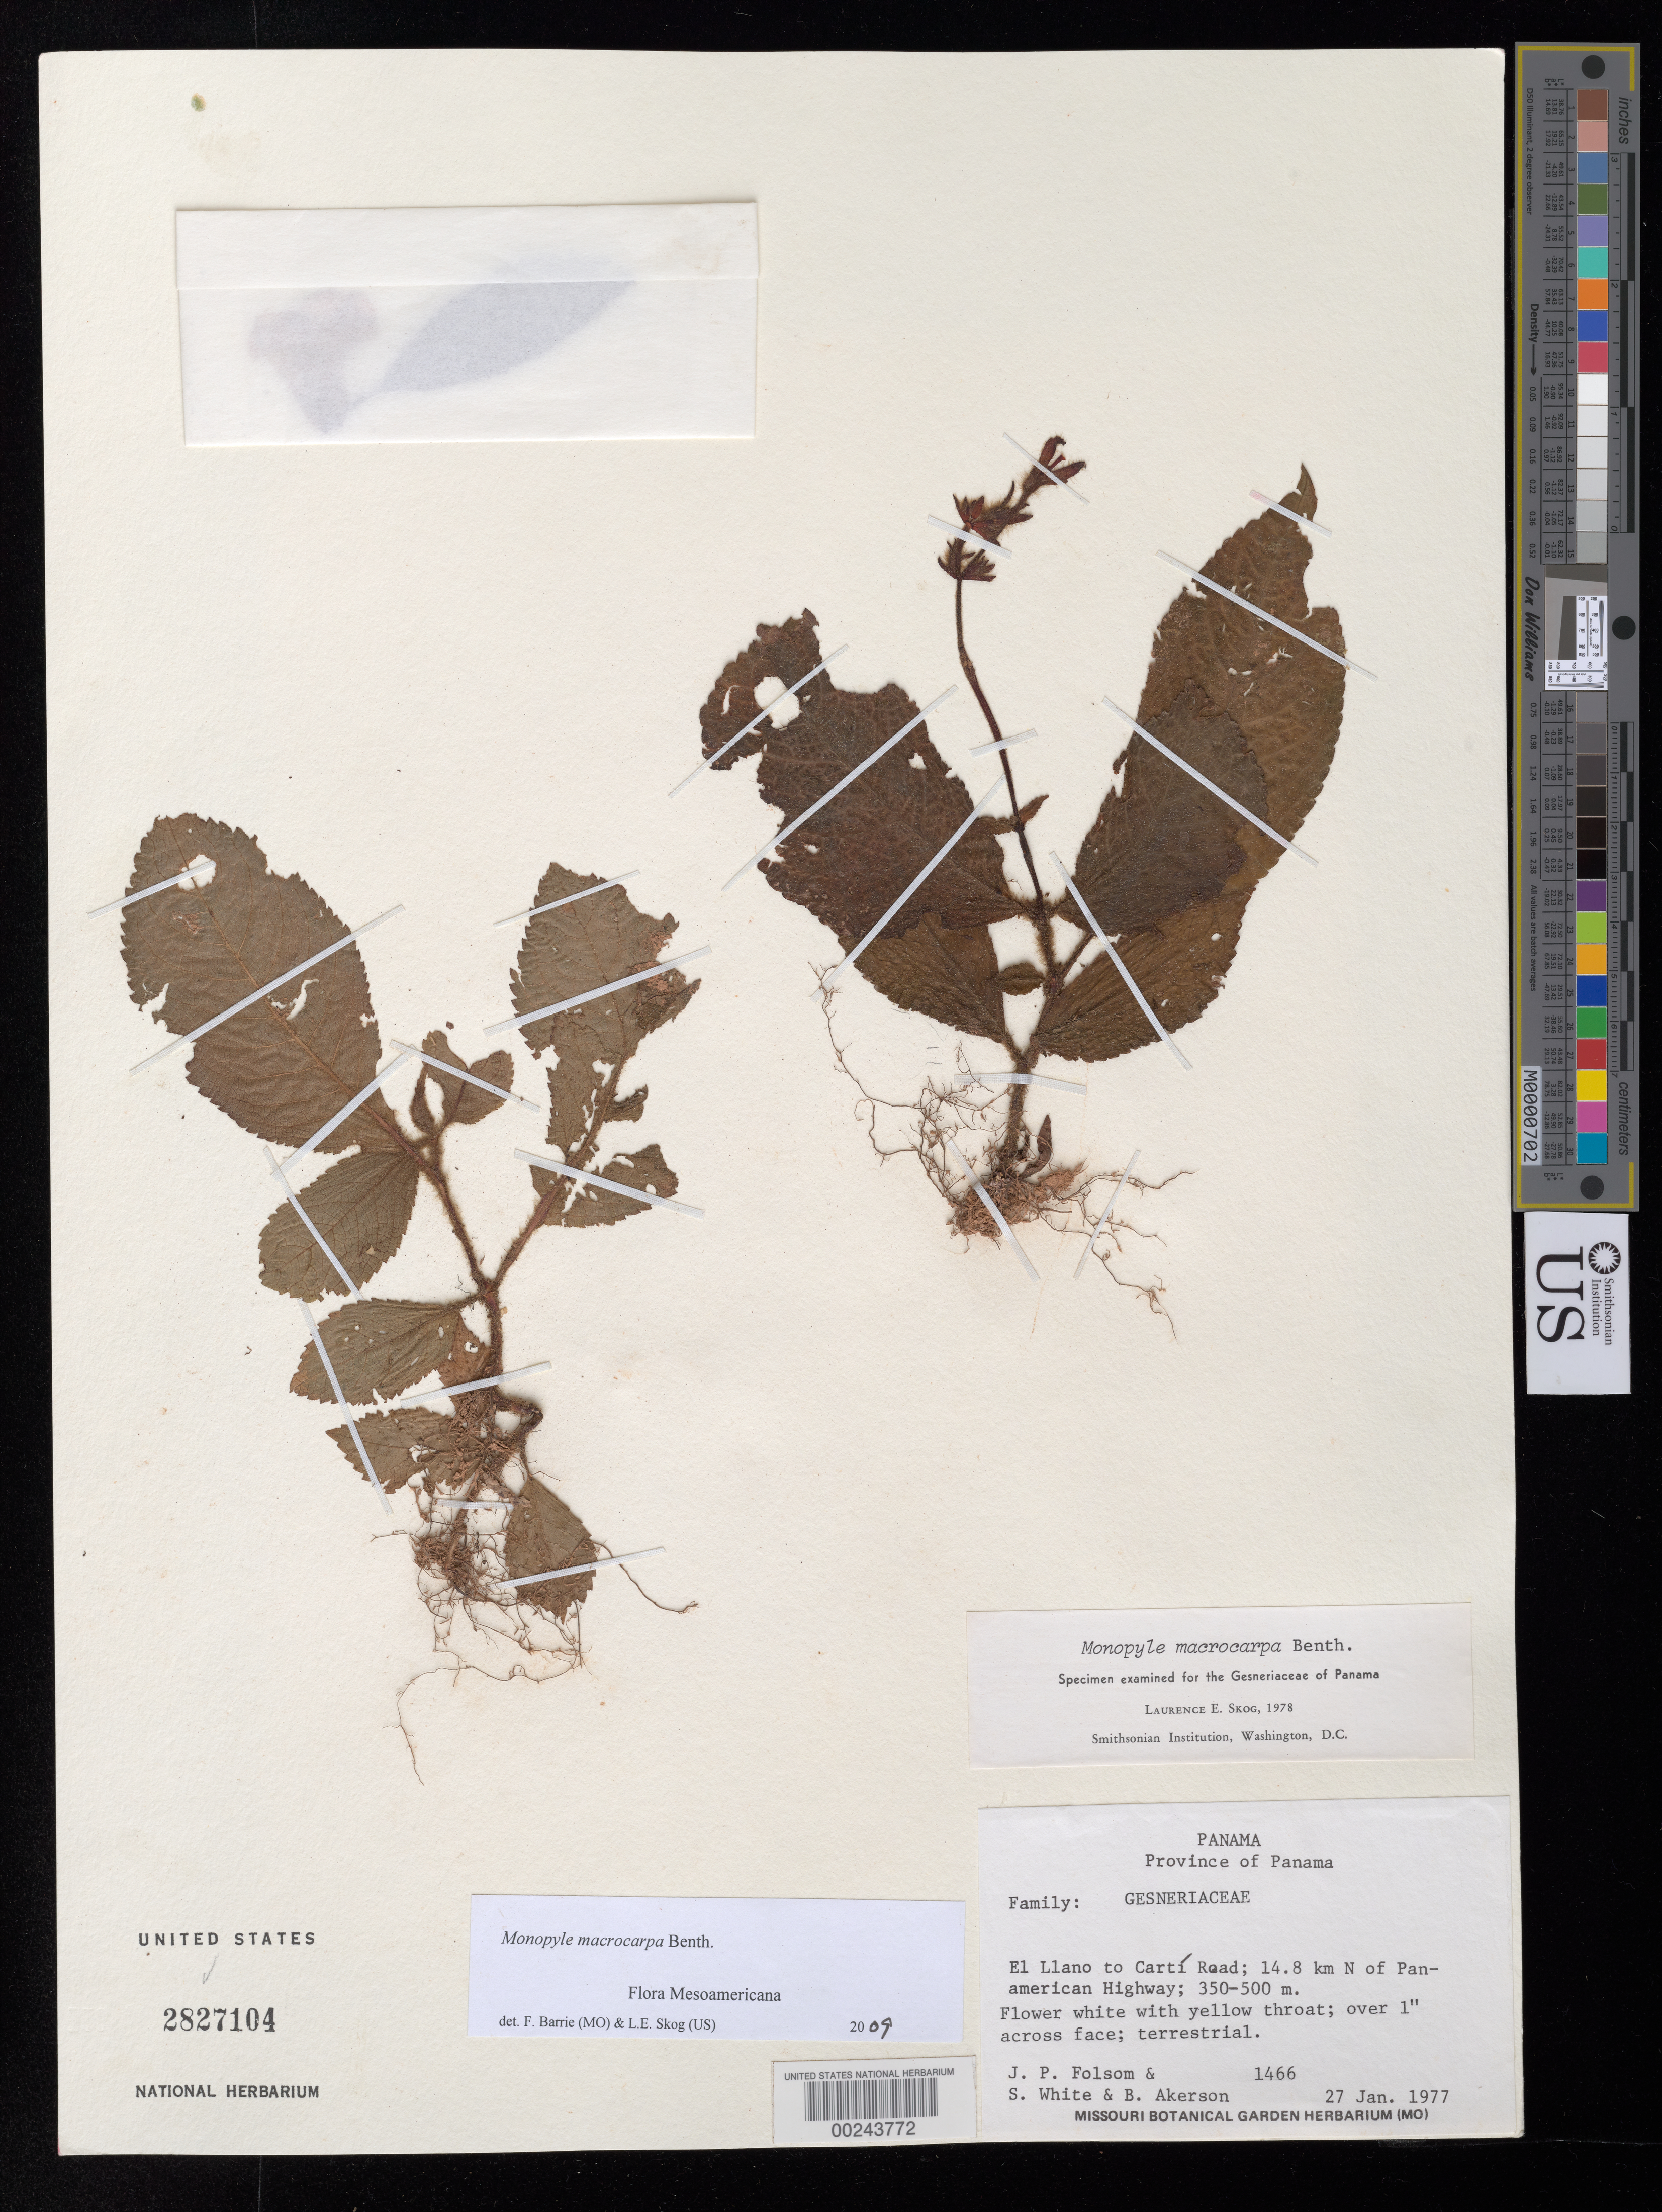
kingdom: Plantae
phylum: Tracheophyta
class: Magnoliopsida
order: Lamiales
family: Gesneriaceae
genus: Monopyle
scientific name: Monopyle macrocarpa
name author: Benth.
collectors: J. P. Folsom, S. White & B. Akerson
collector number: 1466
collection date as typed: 27 Jan 1977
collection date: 1977-01-27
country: Panama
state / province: Panamá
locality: El Llano-Carti road, 14.8 km N of Pan-American hwy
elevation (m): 350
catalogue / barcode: US 2827104